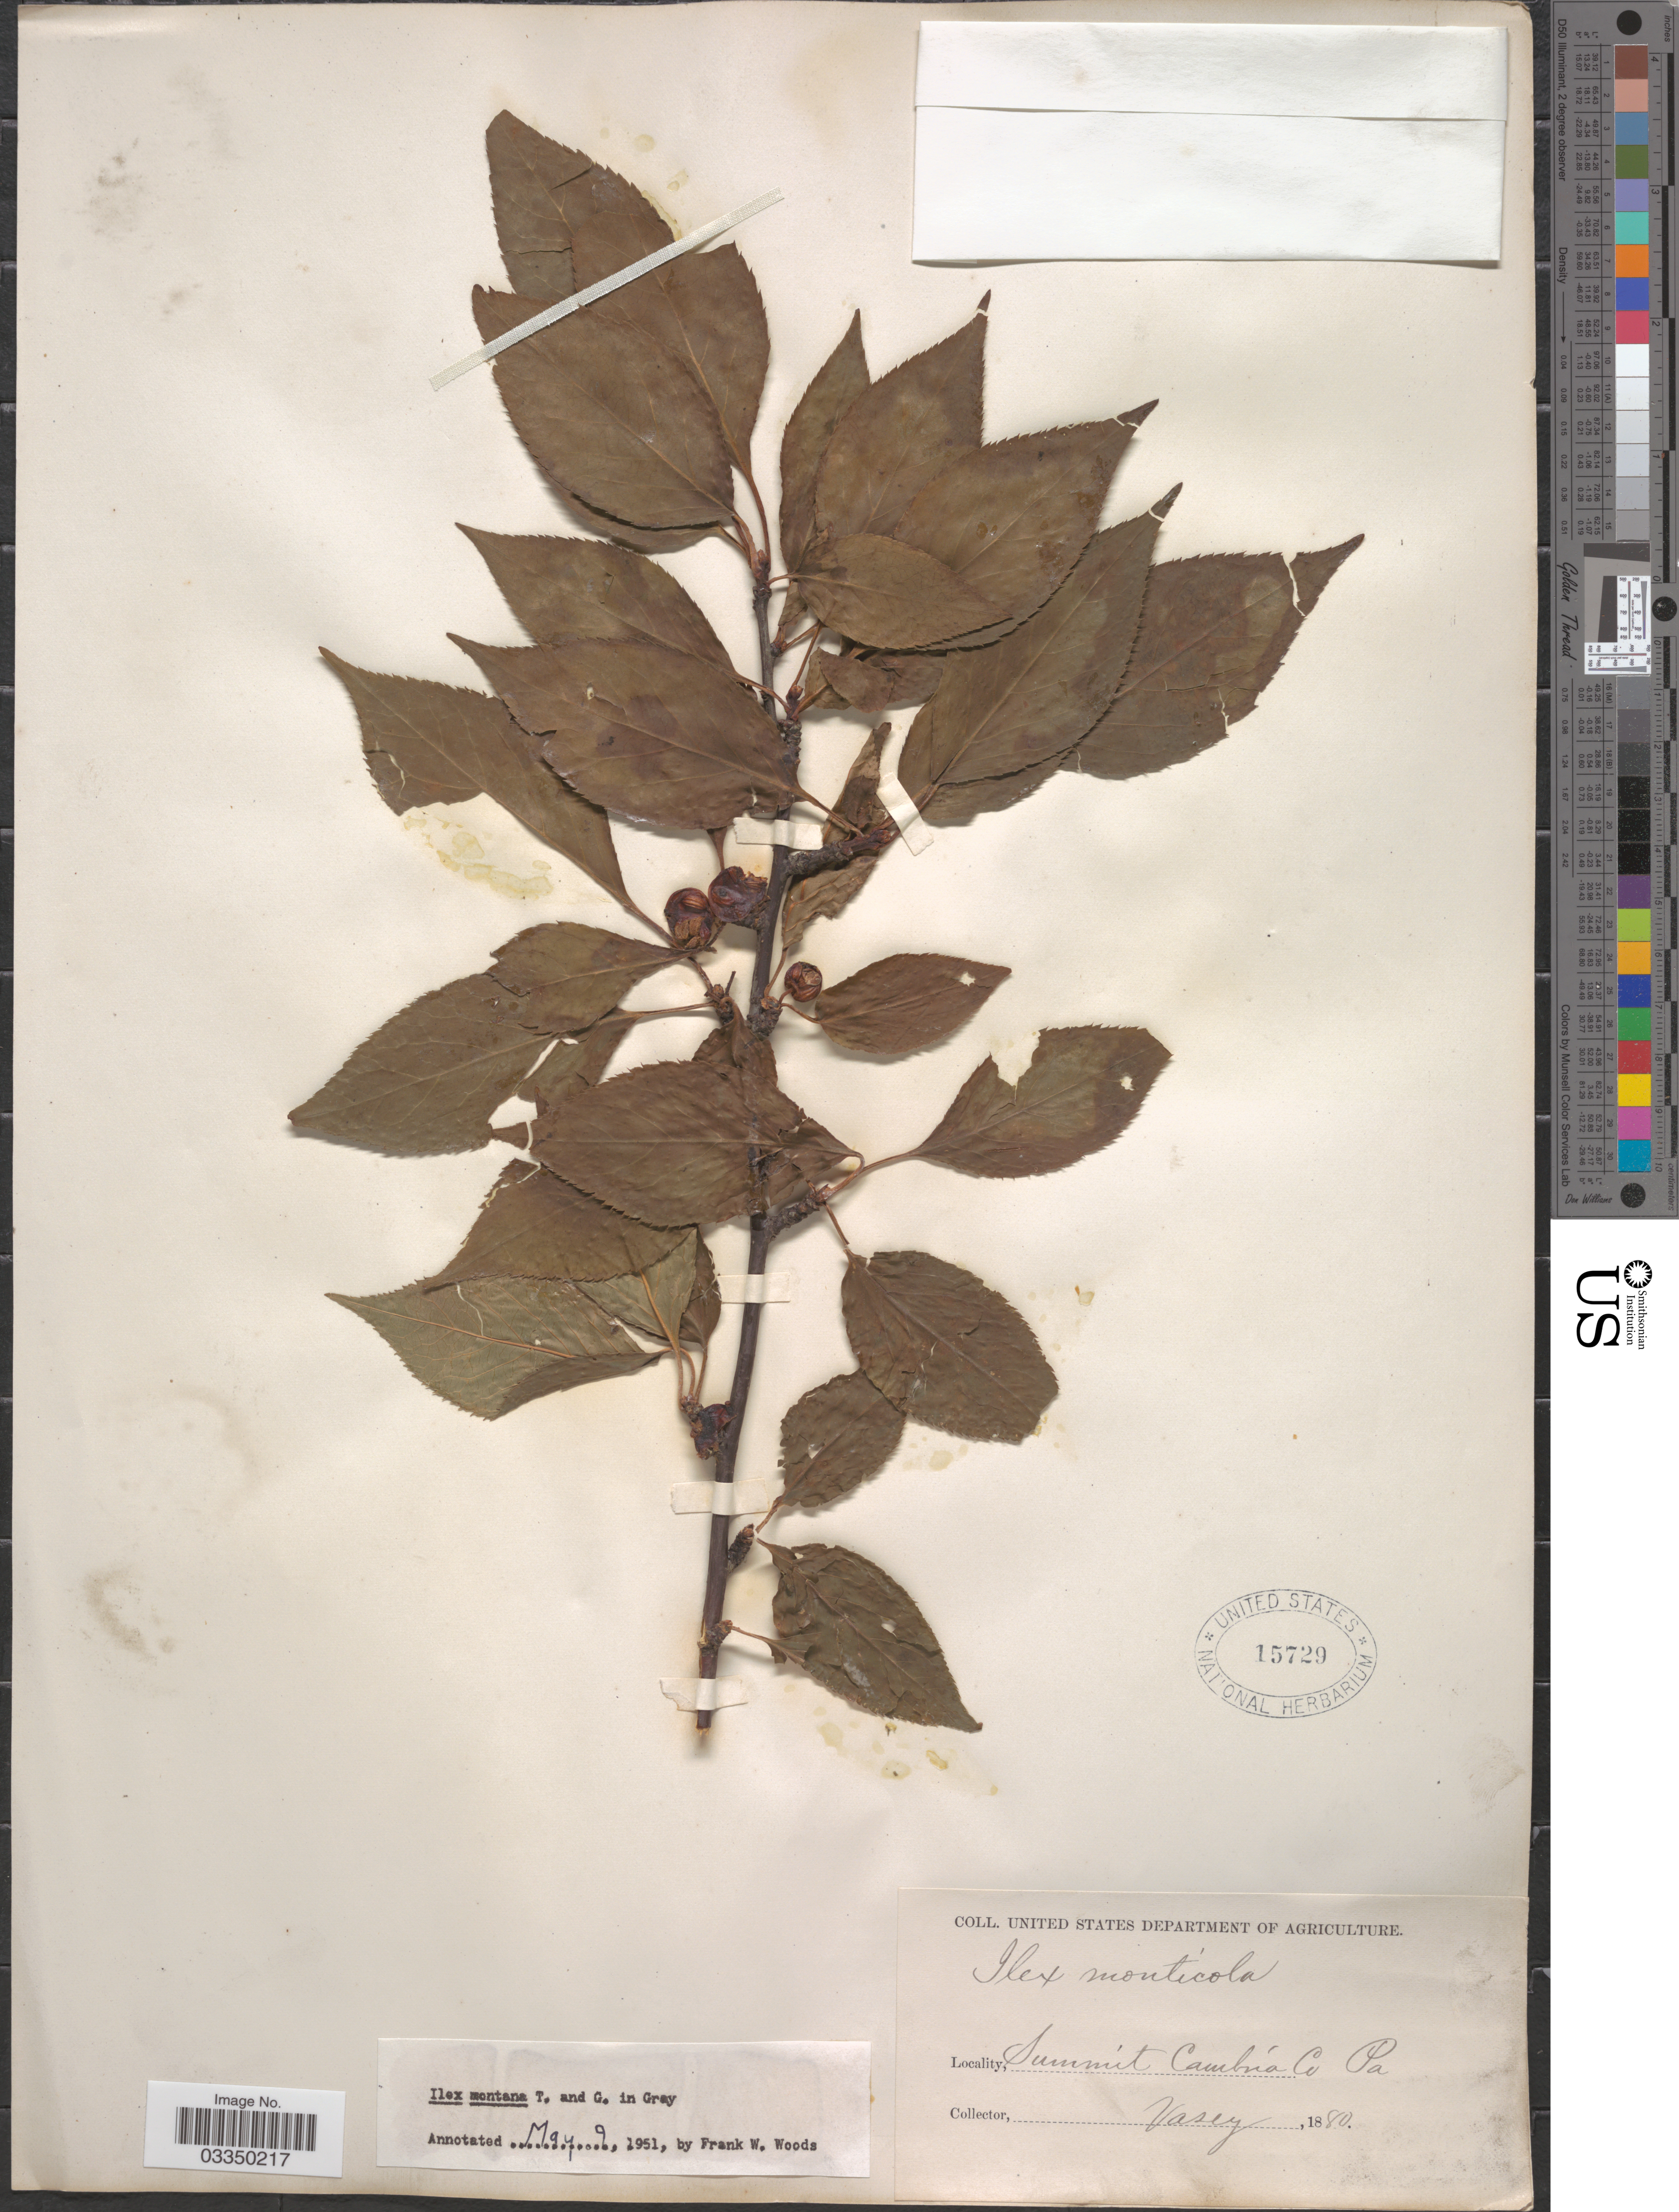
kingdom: Plantae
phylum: Tracheophyta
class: Magnoliopsida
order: Aquifoliales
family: Aquifoliaceae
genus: Ilex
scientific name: Ilex montana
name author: Torr. & A. Gray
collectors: Vasey, --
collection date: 1880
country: United States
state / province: Pennsylvania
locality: Summit Cambria Co.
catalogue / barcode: US 15729